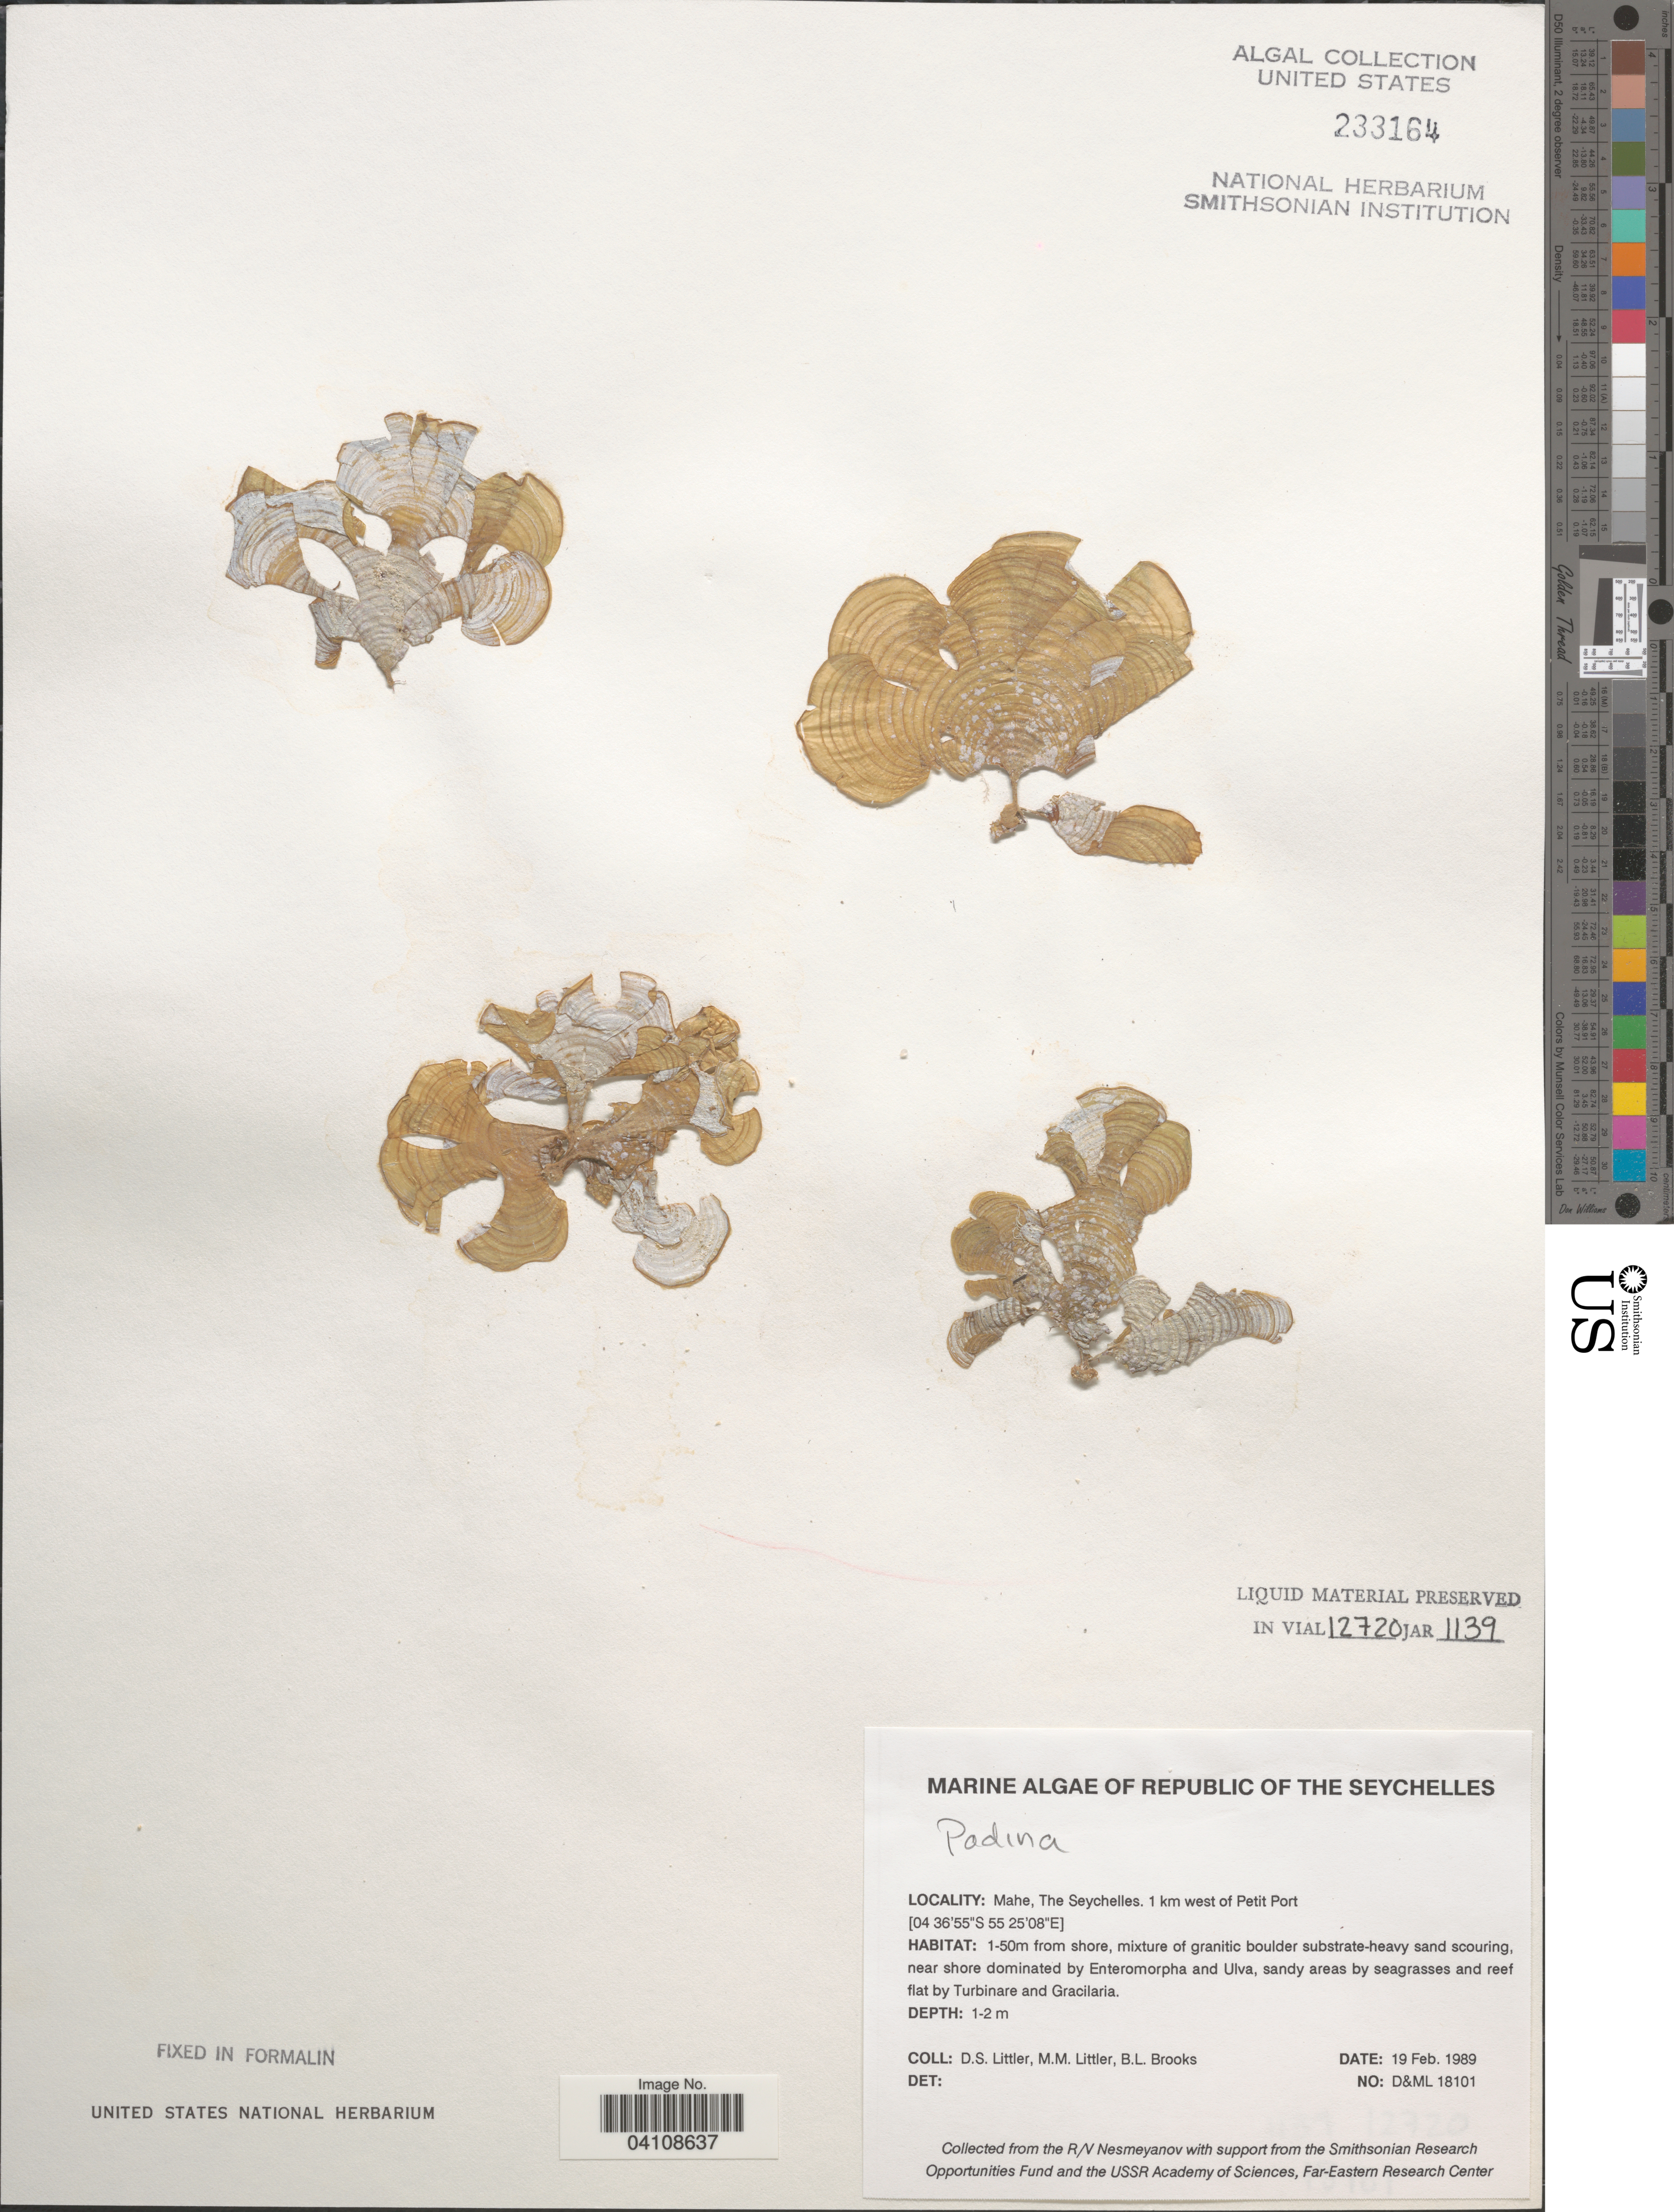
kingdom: Chromista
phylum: Ochrophyta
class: Phaeophyceae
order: Dictyotales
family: Dictyotaceae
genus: Padina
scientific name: Padina sp.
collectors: D. S. Littler & B. Brooks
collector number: D&ML18101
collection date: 1989-02-19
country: Seychelles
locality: Republic of The Seychelles. Mahe. 1 km west of Petit Port. 1-50m from shore.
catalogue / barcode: US 233164